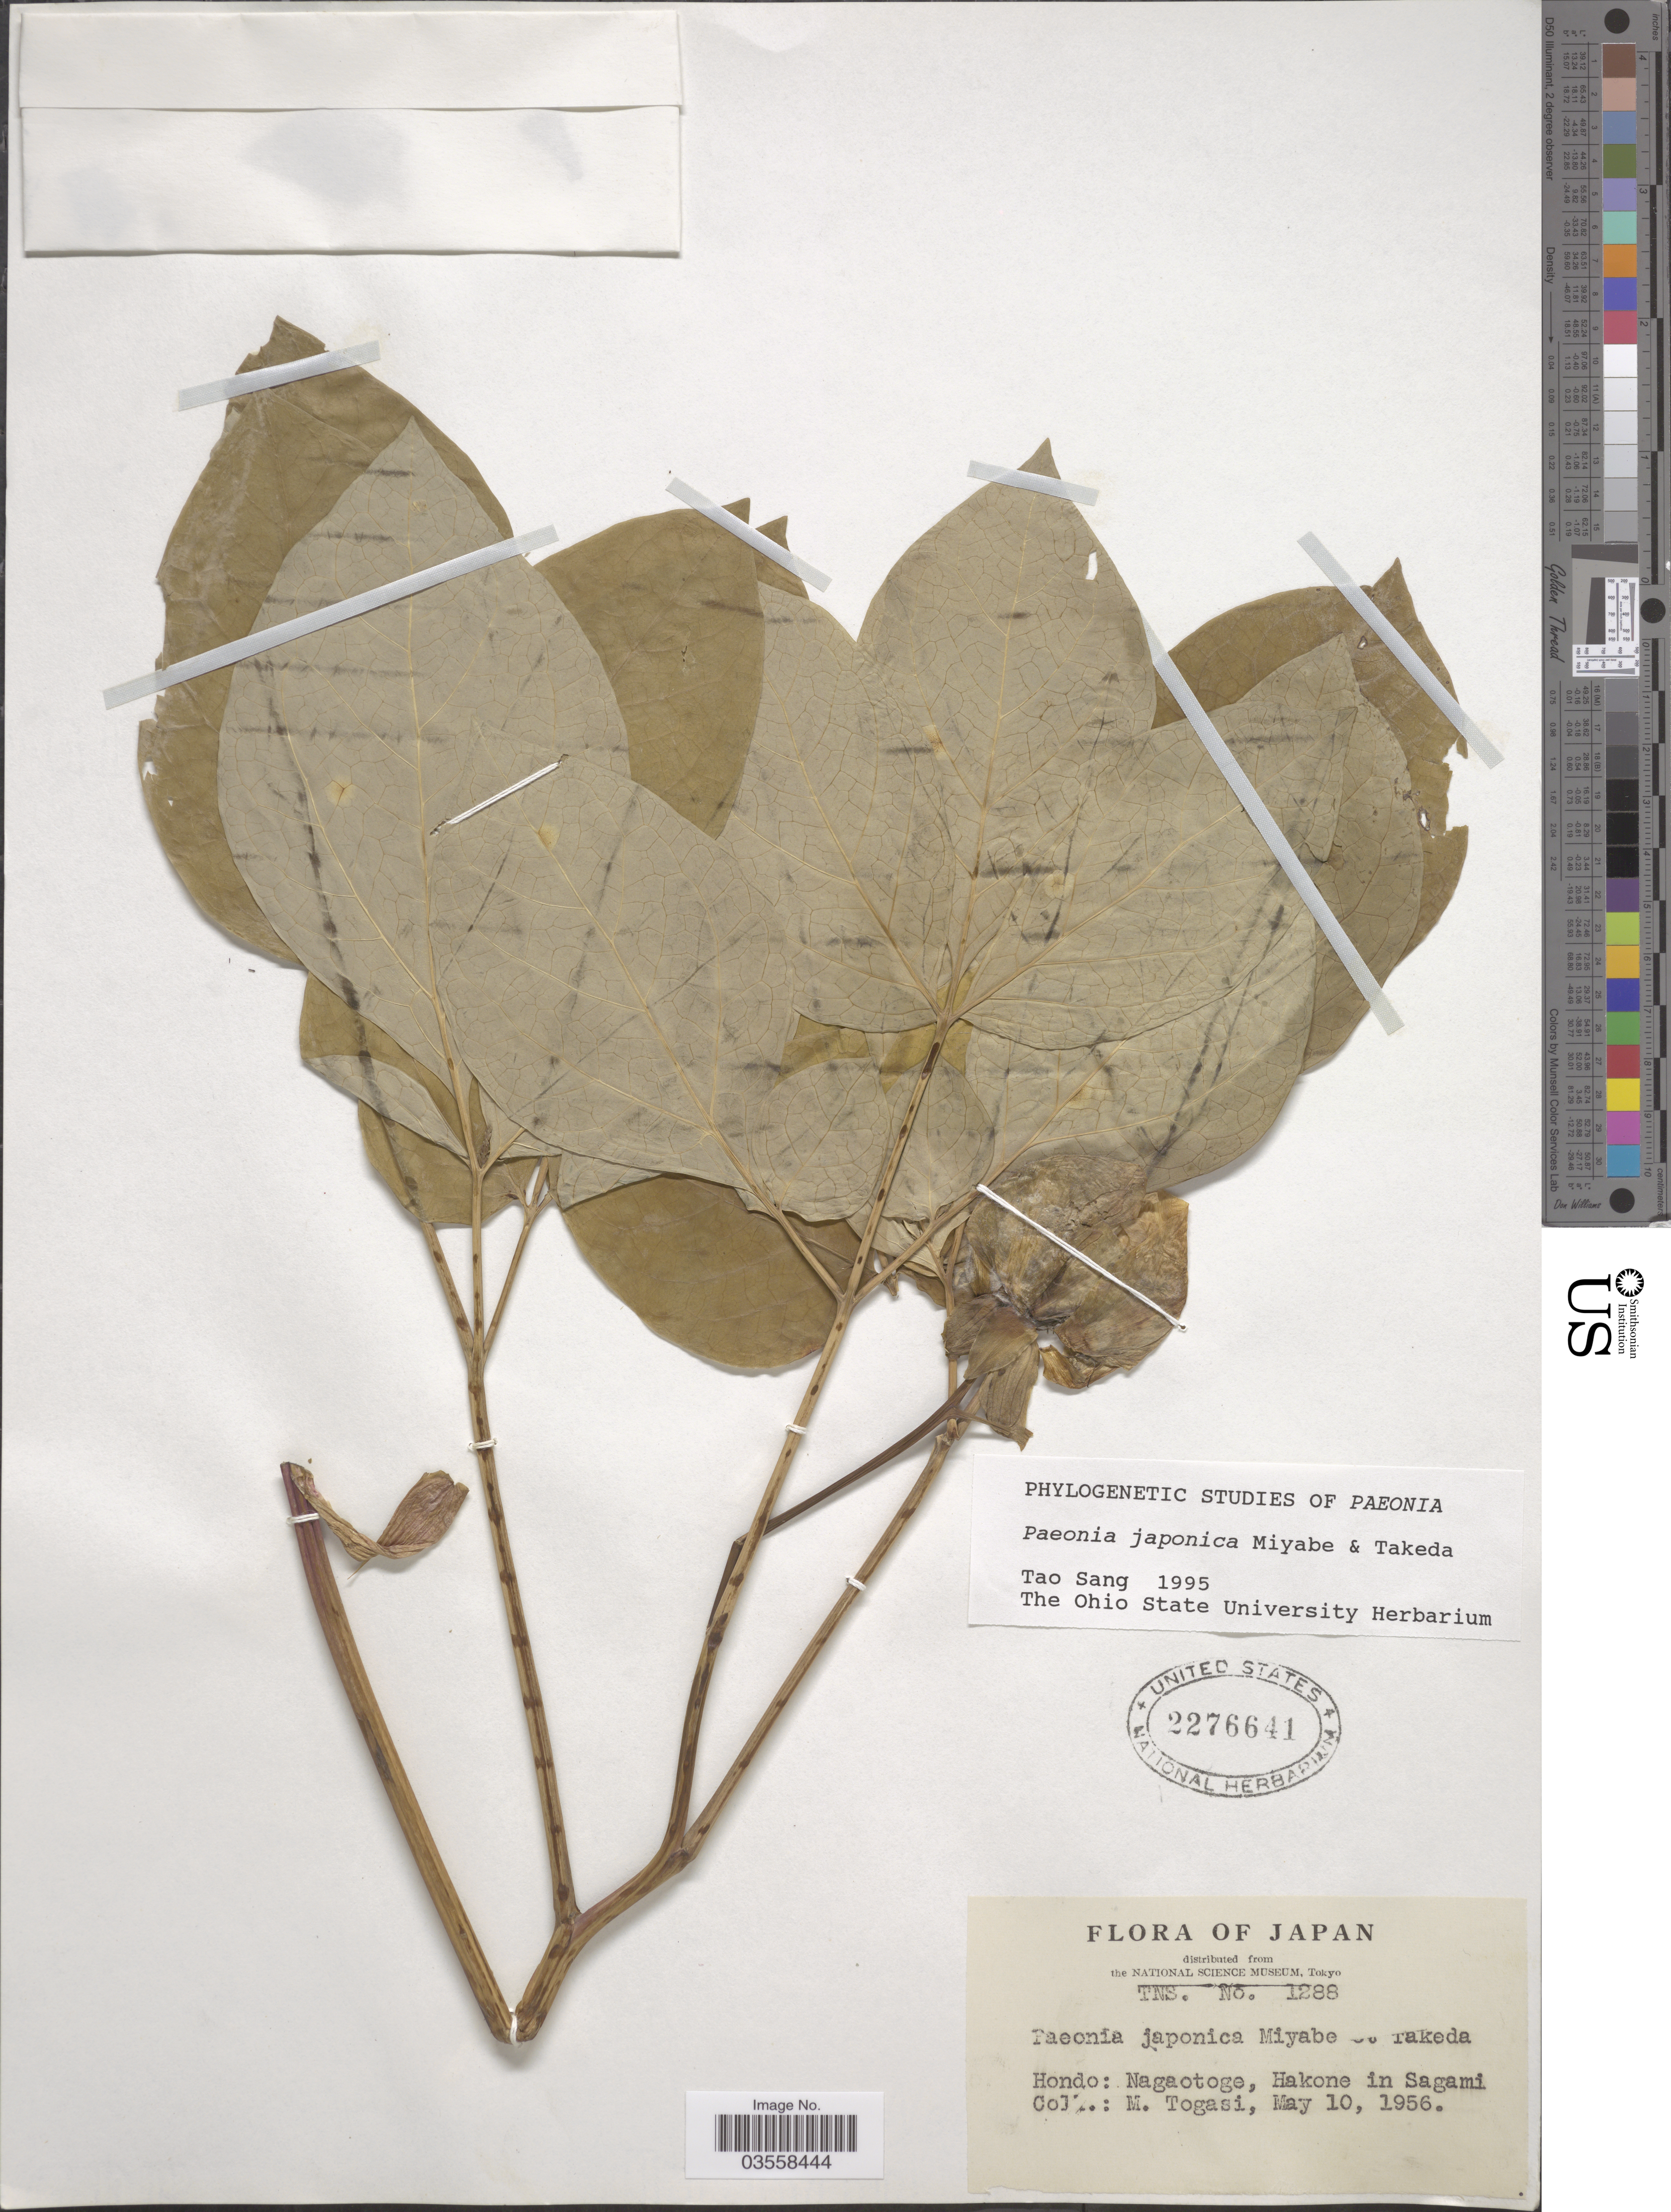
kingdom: Plantae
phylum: Tracheophyta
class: Magnoliopsida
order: Saxifragales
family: Paeoniaceae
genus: Paeonia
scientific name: Paeonia obovata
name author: Maxim.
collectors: M. Togasi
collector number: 1288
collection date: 1956-05-10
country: Japan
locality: Hondo: Nagaotoge, Hakone in Sagami.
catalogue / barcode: US 2276641